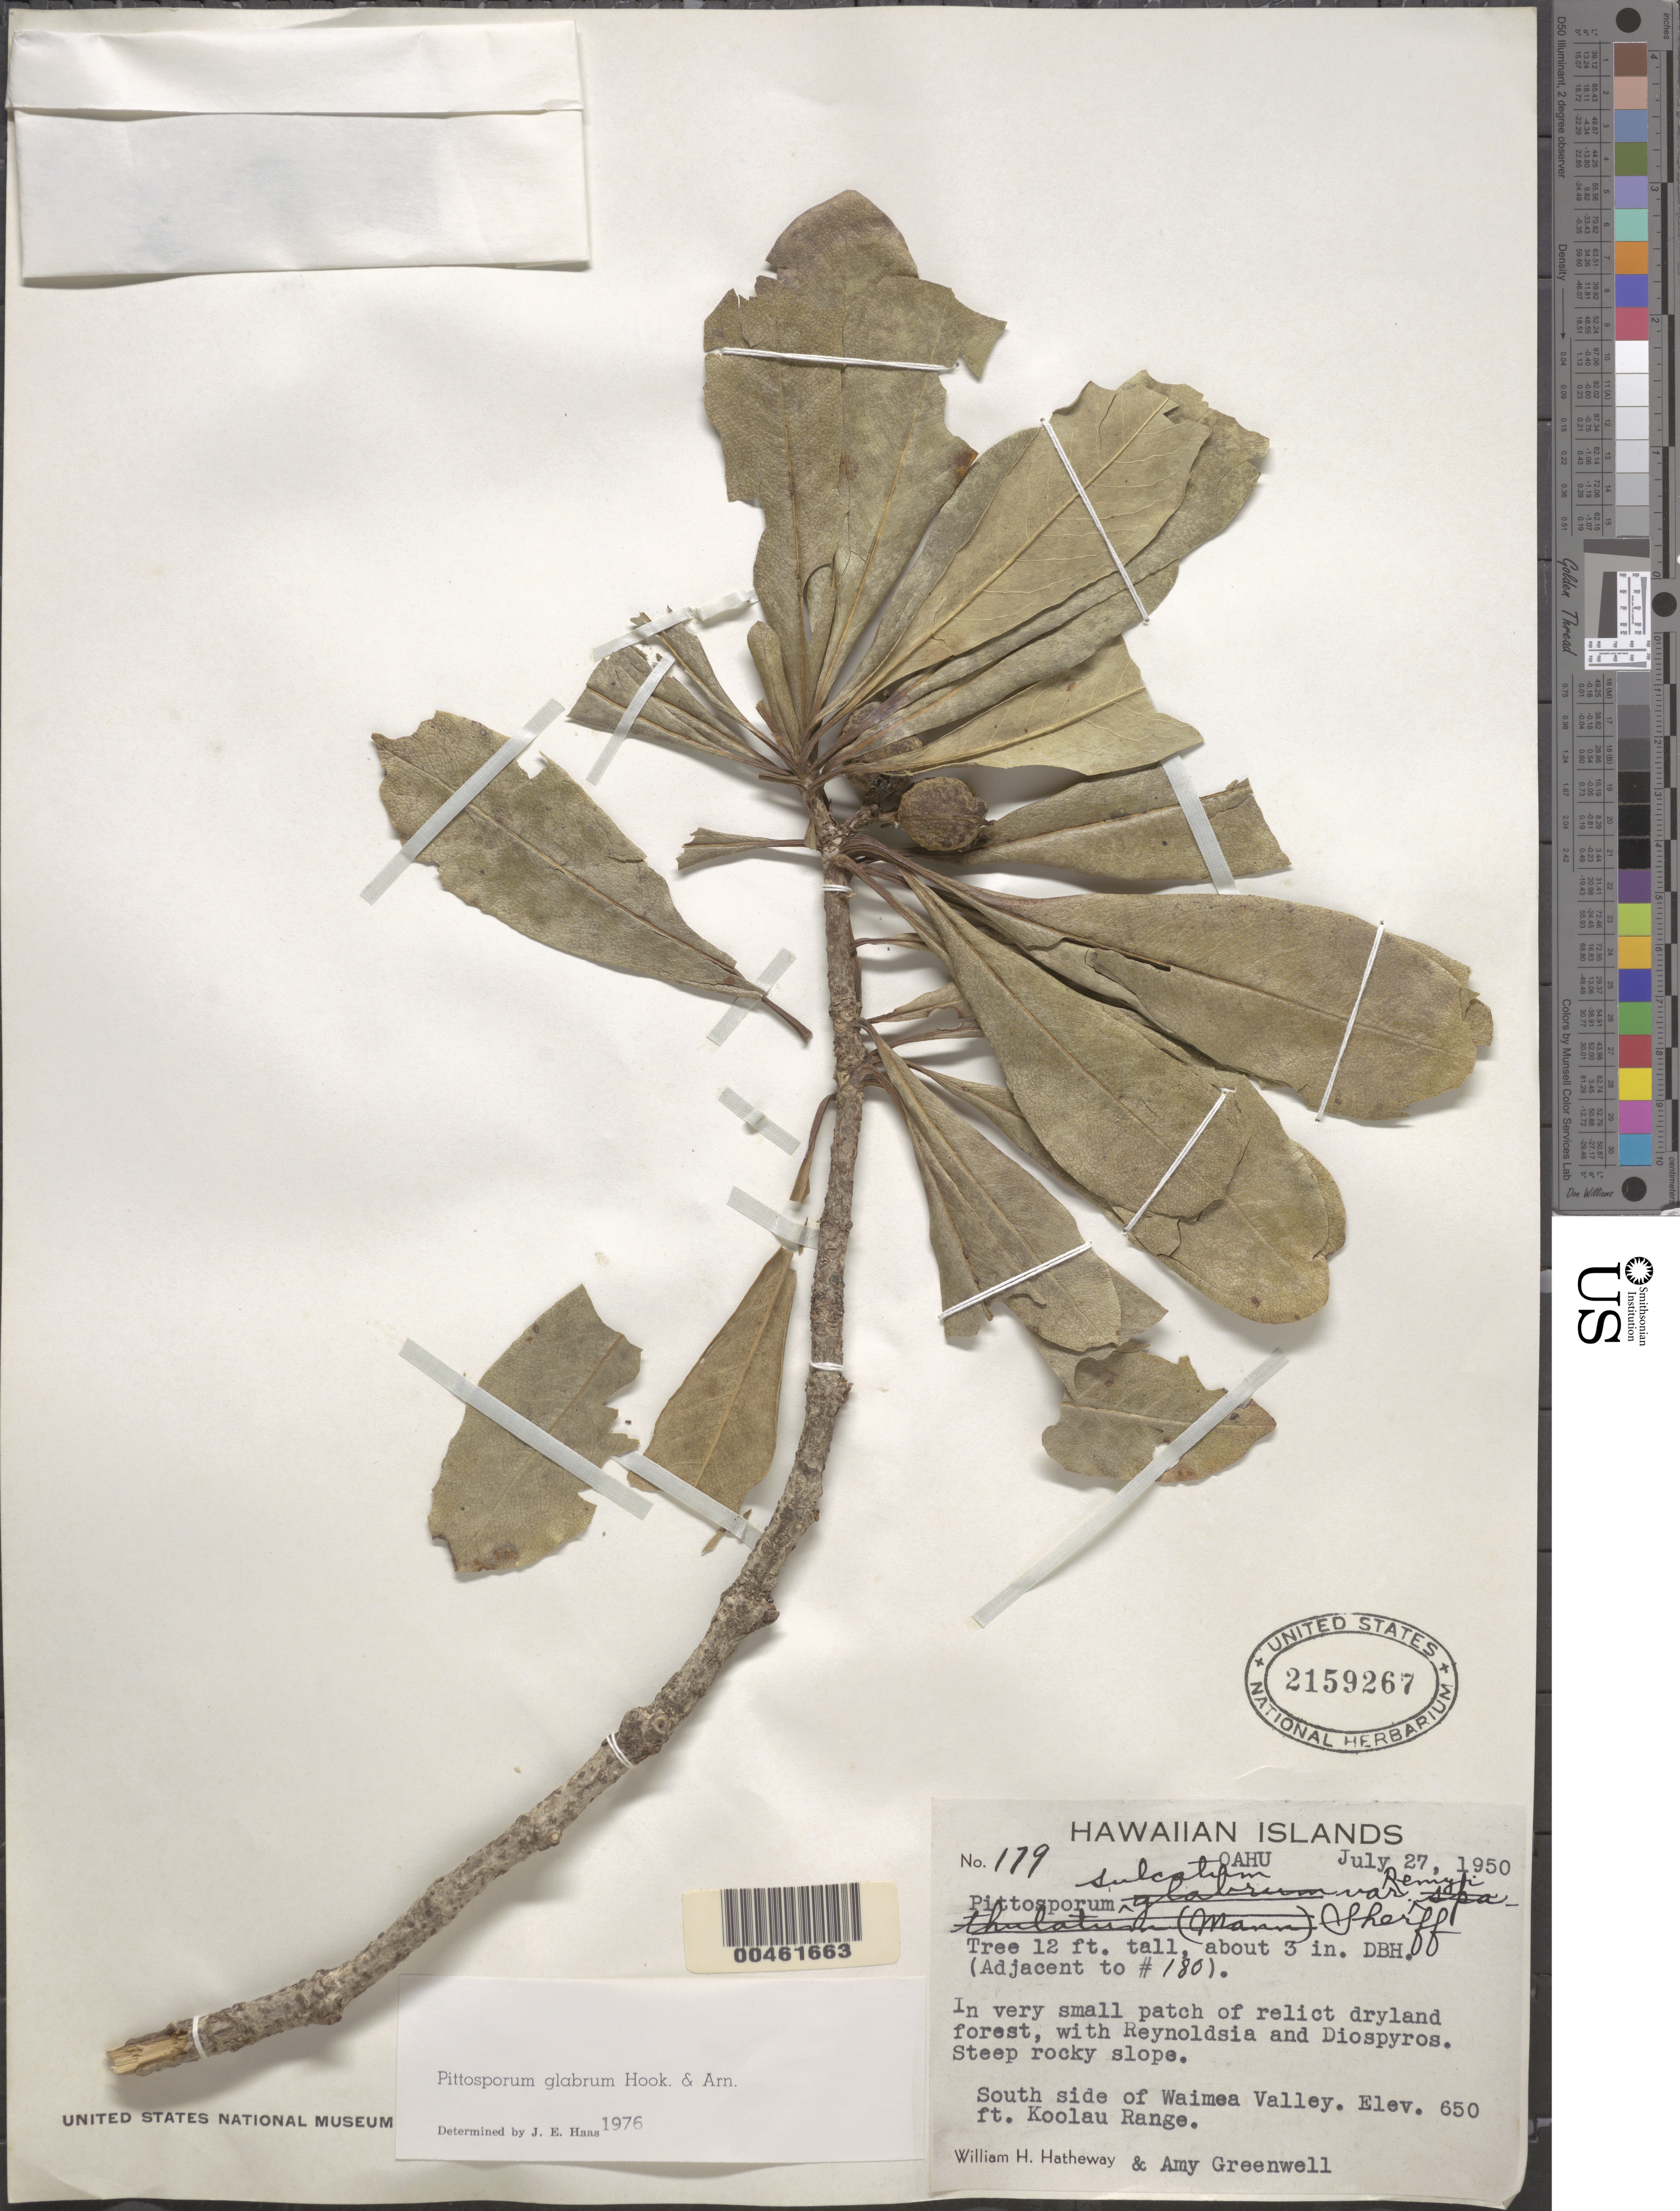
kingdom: Plantae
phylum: Tracheophyta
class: Magnoliopsida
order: Apiales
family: Pittosporaceae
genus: Pittosporum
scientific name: Pittosporum glabrum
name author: Hook. & Arn.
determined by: Haas, J. E.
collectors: W. H. Hatheway & A. B. Greenwell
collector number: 179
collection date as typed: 27 Jul 1950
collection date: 1950-07-27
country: United States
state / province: Hawaii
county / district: Honolulu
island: Oahu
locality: S side of Waimea Valley, Koolau Range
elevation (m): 198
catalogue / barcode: US 2159267